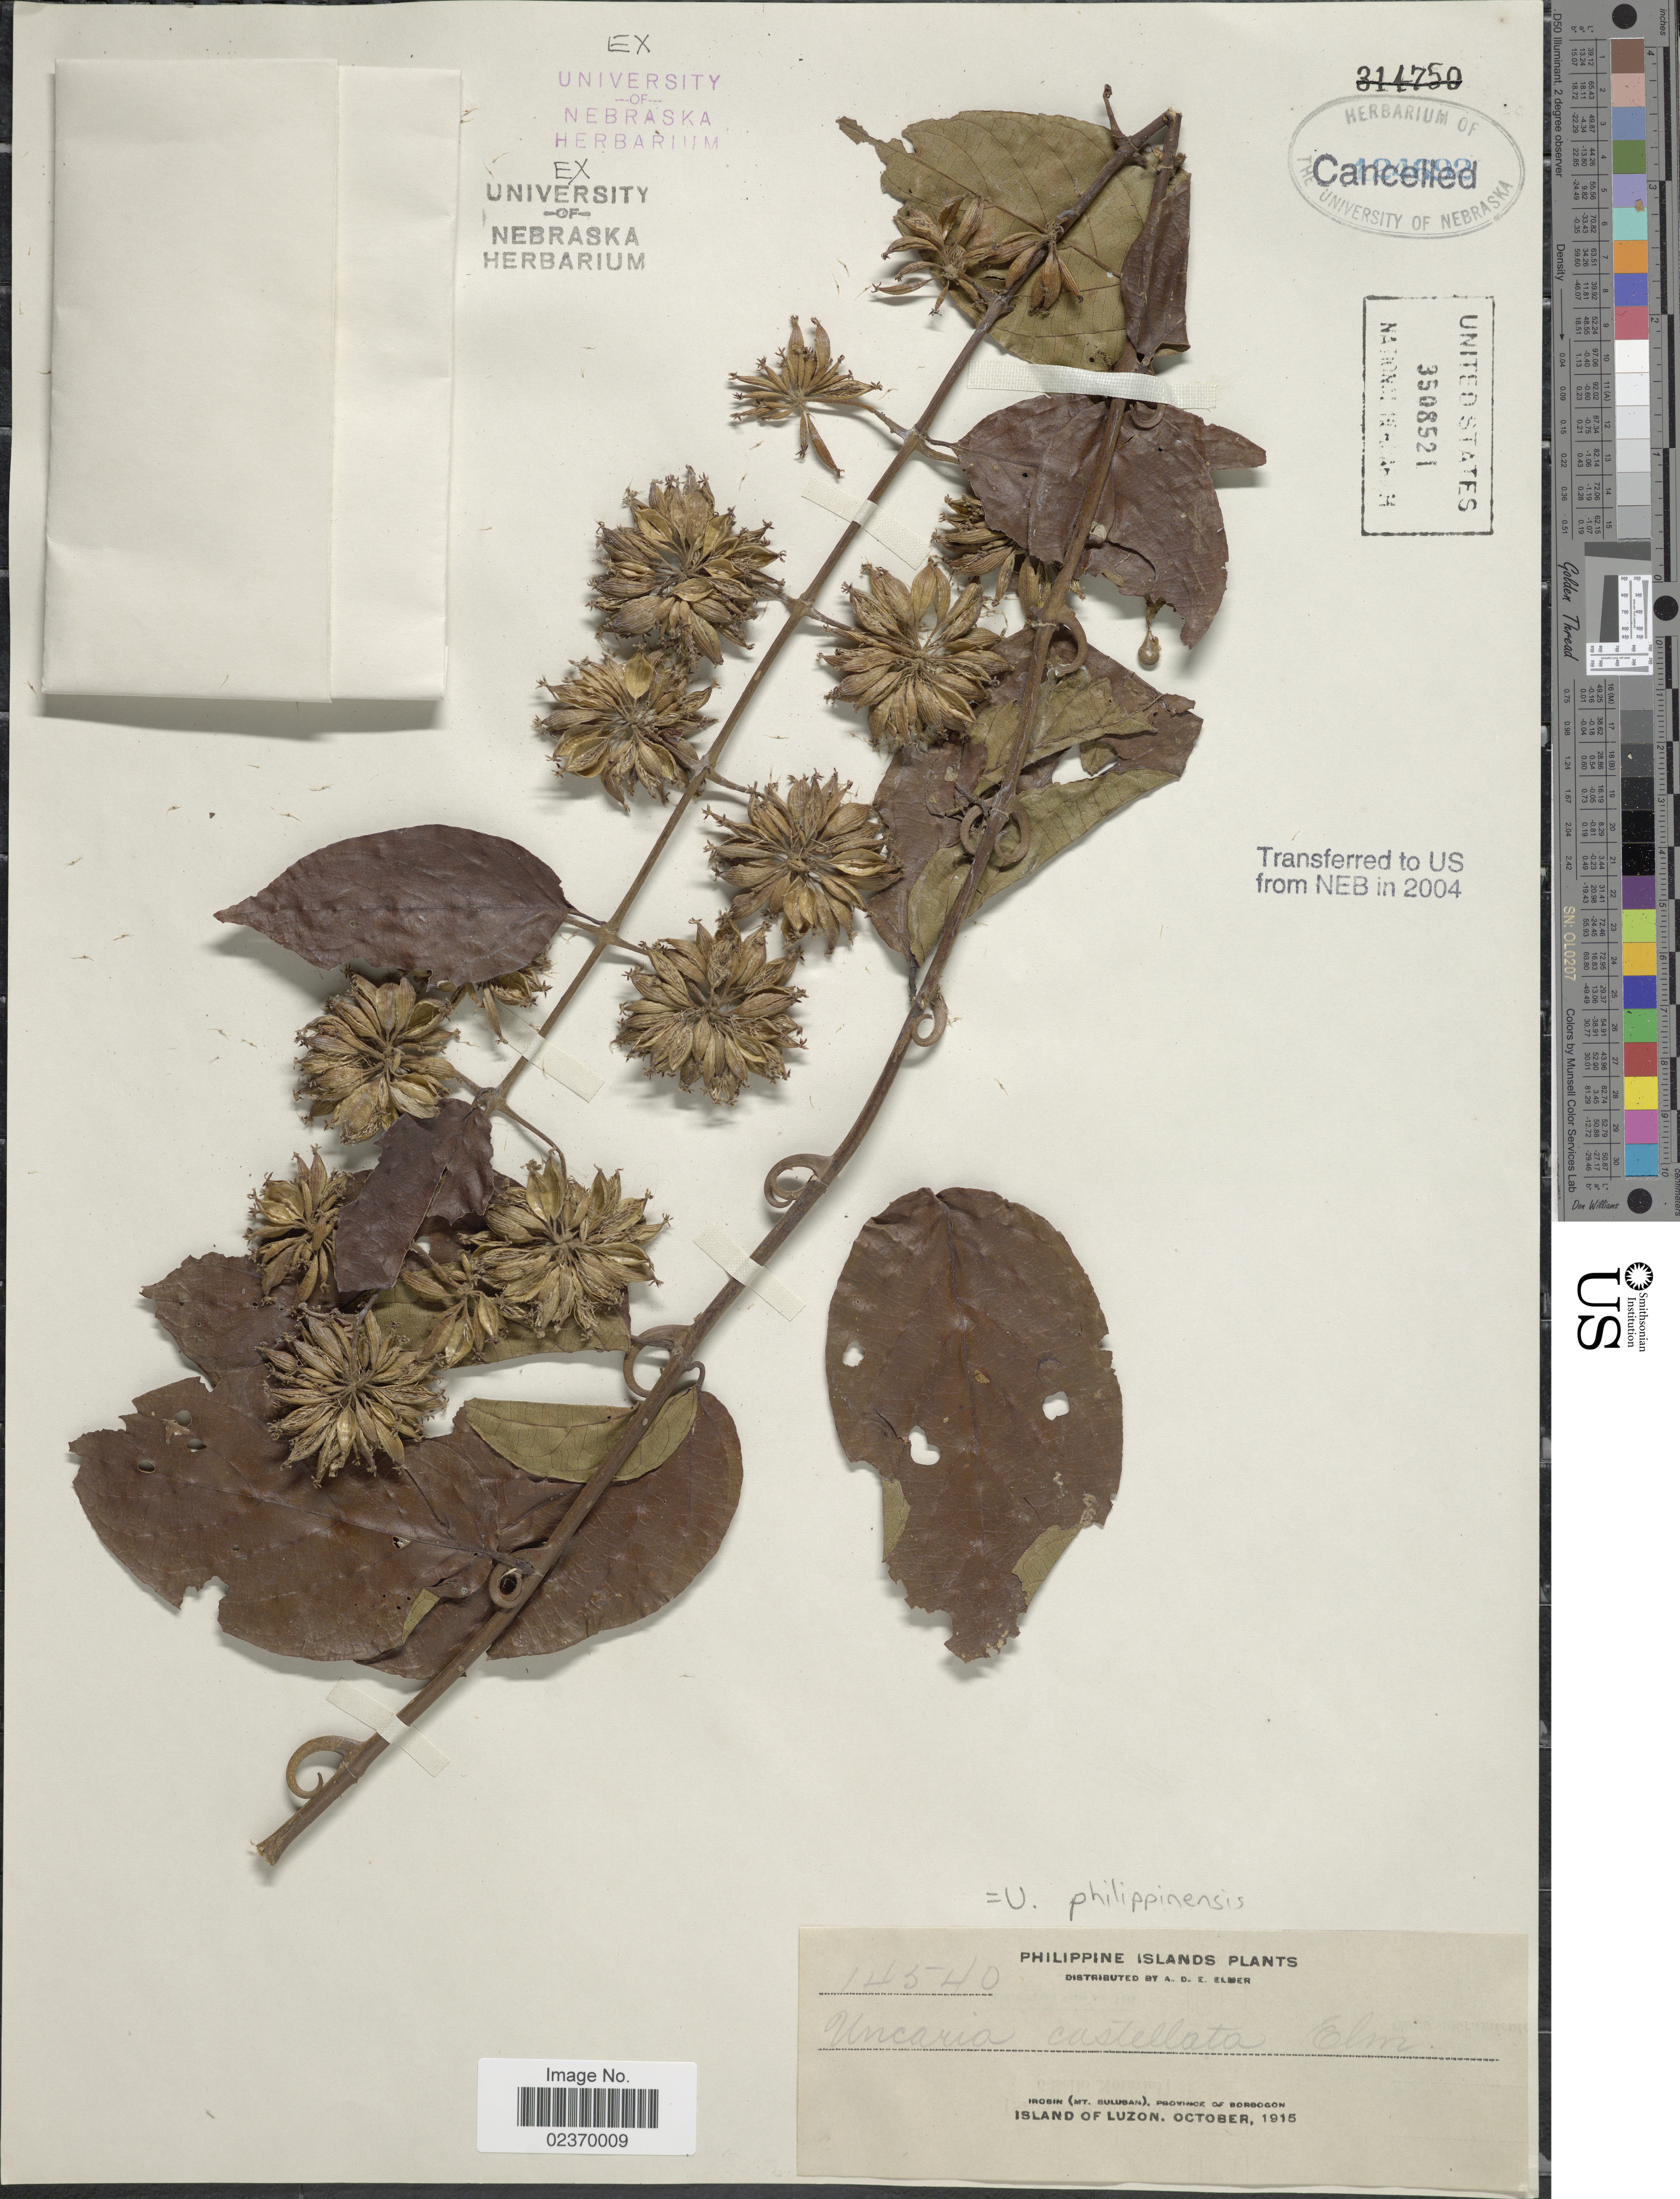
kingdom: Plantae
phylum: Tracheophyta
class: Magnoliopsida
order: Gentianales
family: Rubiaceae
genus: Uncaria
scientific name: Uncaria philippinensis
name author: Elmer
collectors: A. D. E. Elmer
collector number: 14540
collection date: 1915-10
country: Philippines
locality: Philippine Islands, Irosin (Mt Bulusan), Province of Sorsogon, Island of Luzon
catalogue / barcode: US 3508521